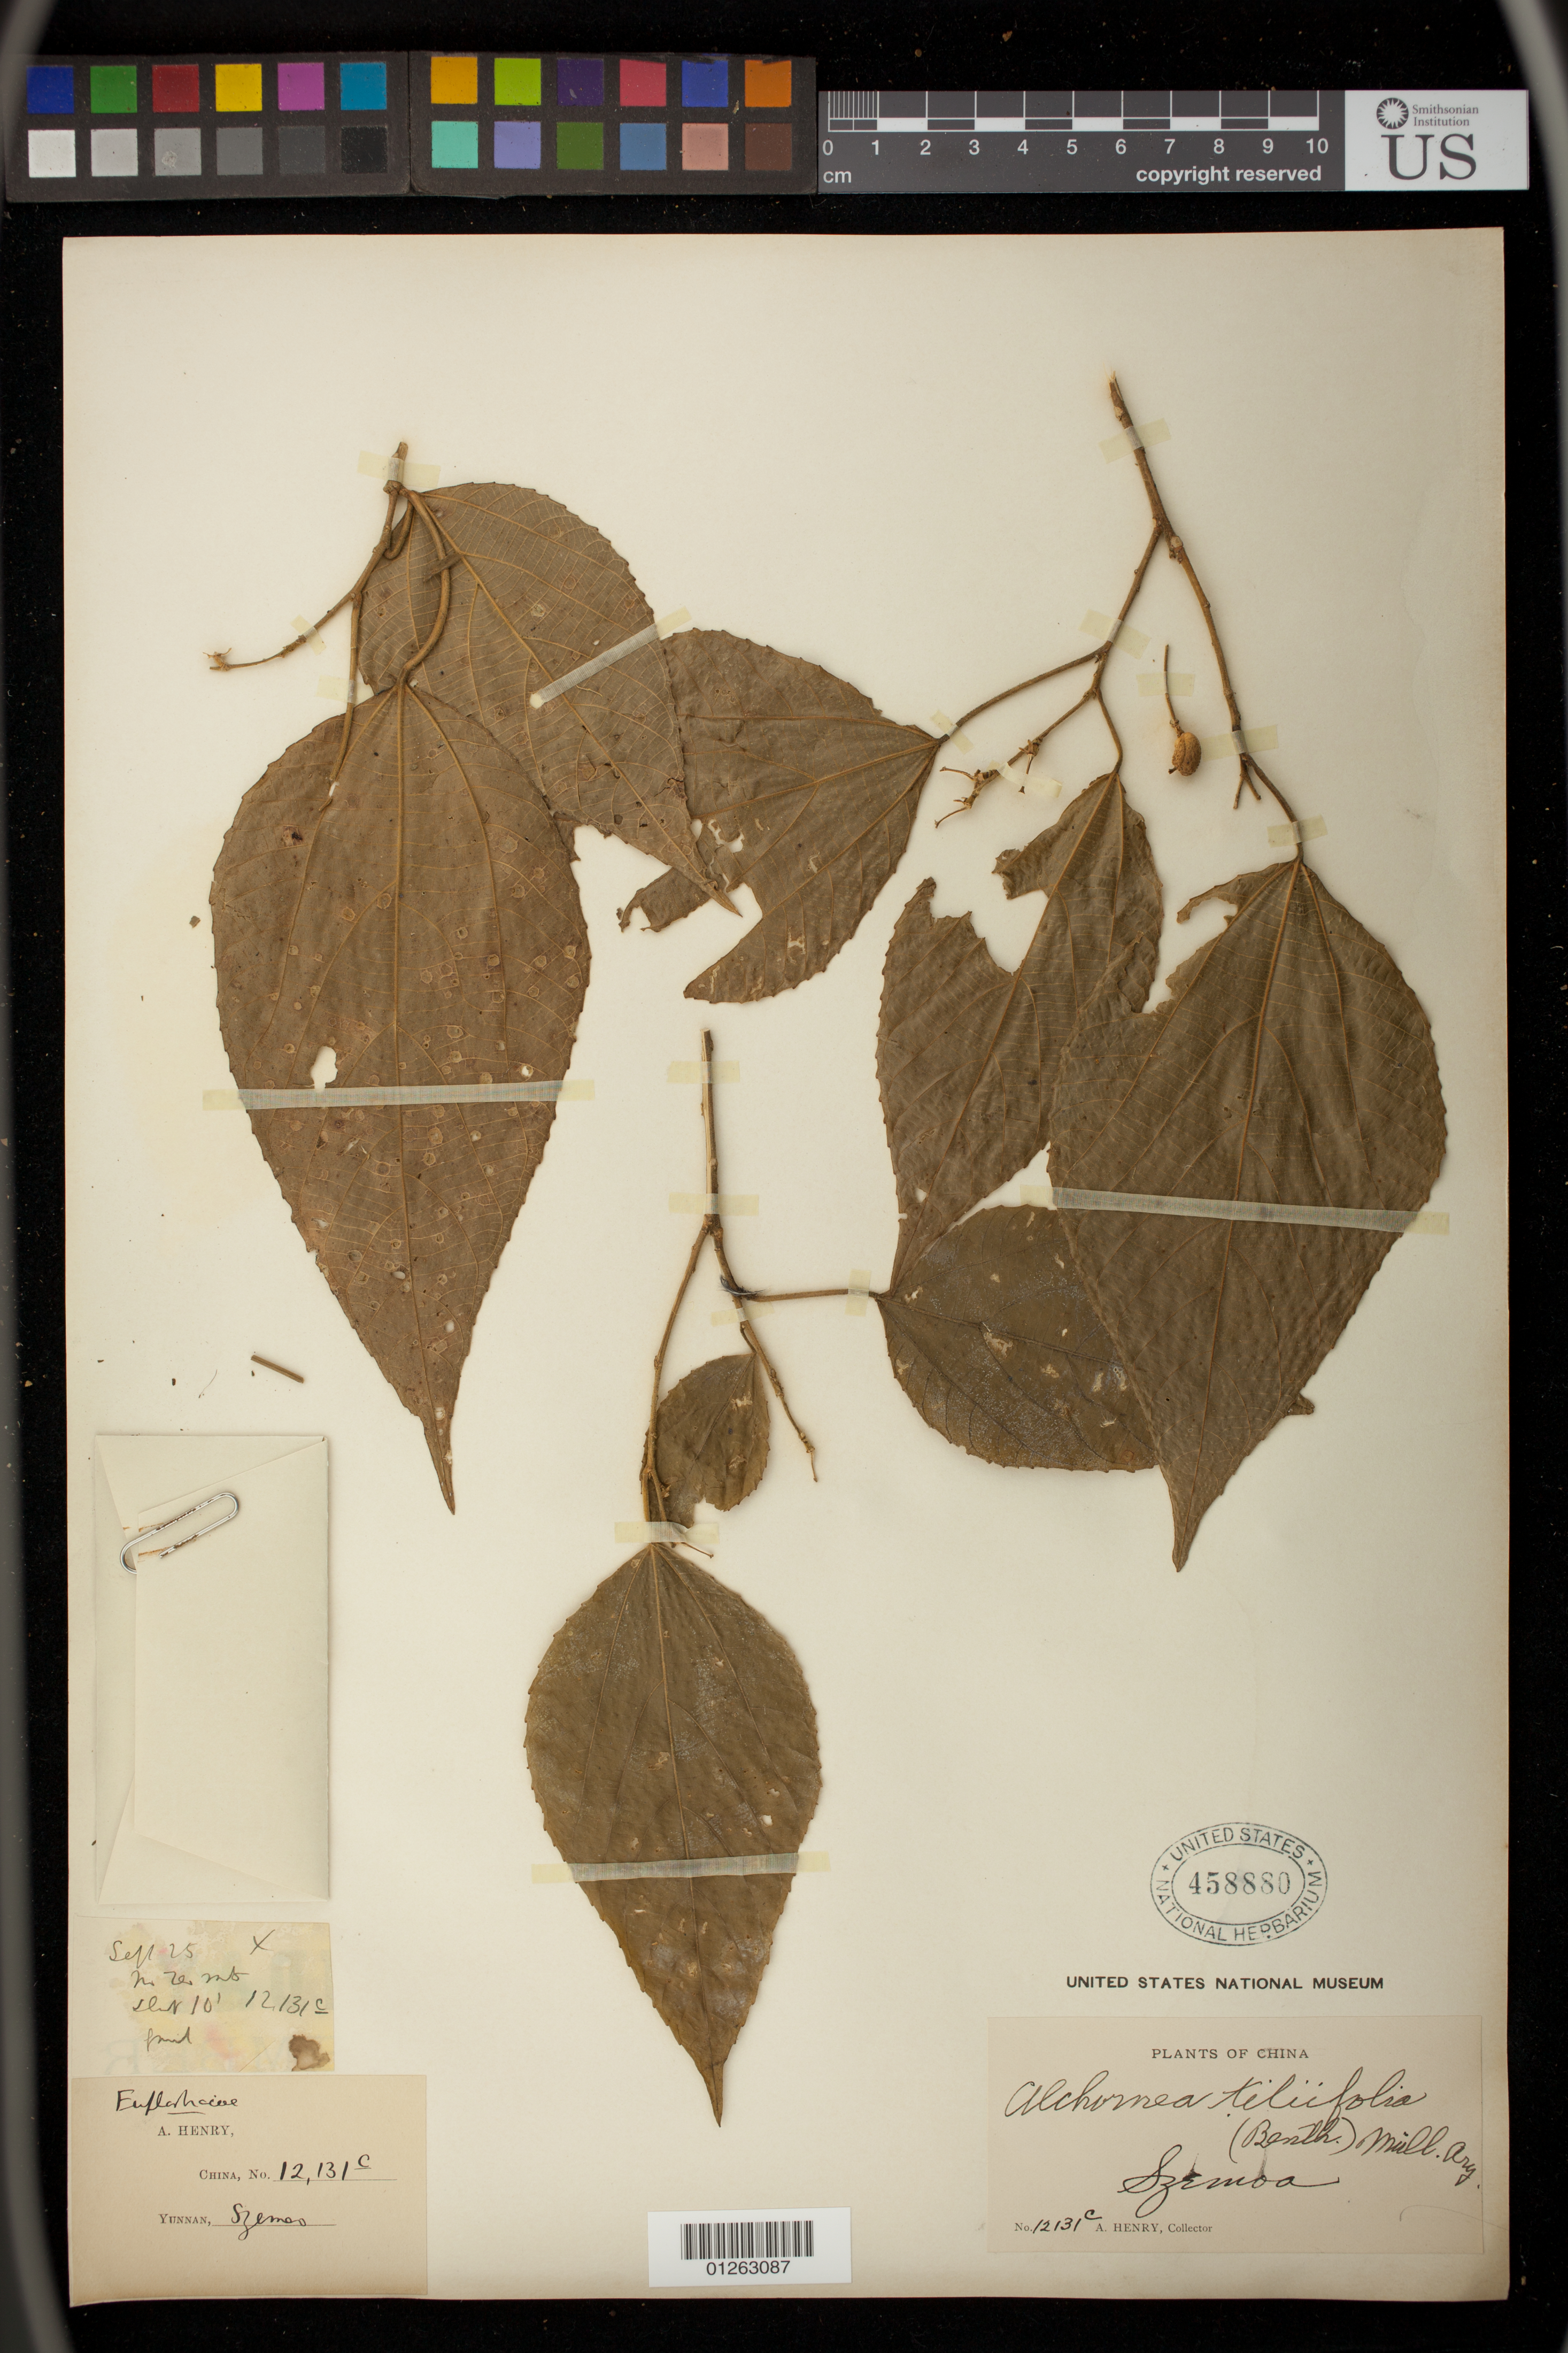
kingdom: Plantae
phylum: Tracheophyta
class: Magnoliopsida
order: Malpighiales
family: Euphorbiaceae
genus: Alchornea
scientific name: Alchornea sp.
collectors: A. Henry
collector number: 12131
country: China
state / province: Yunnan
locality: Szemao [Simao]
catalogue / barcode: US 458880